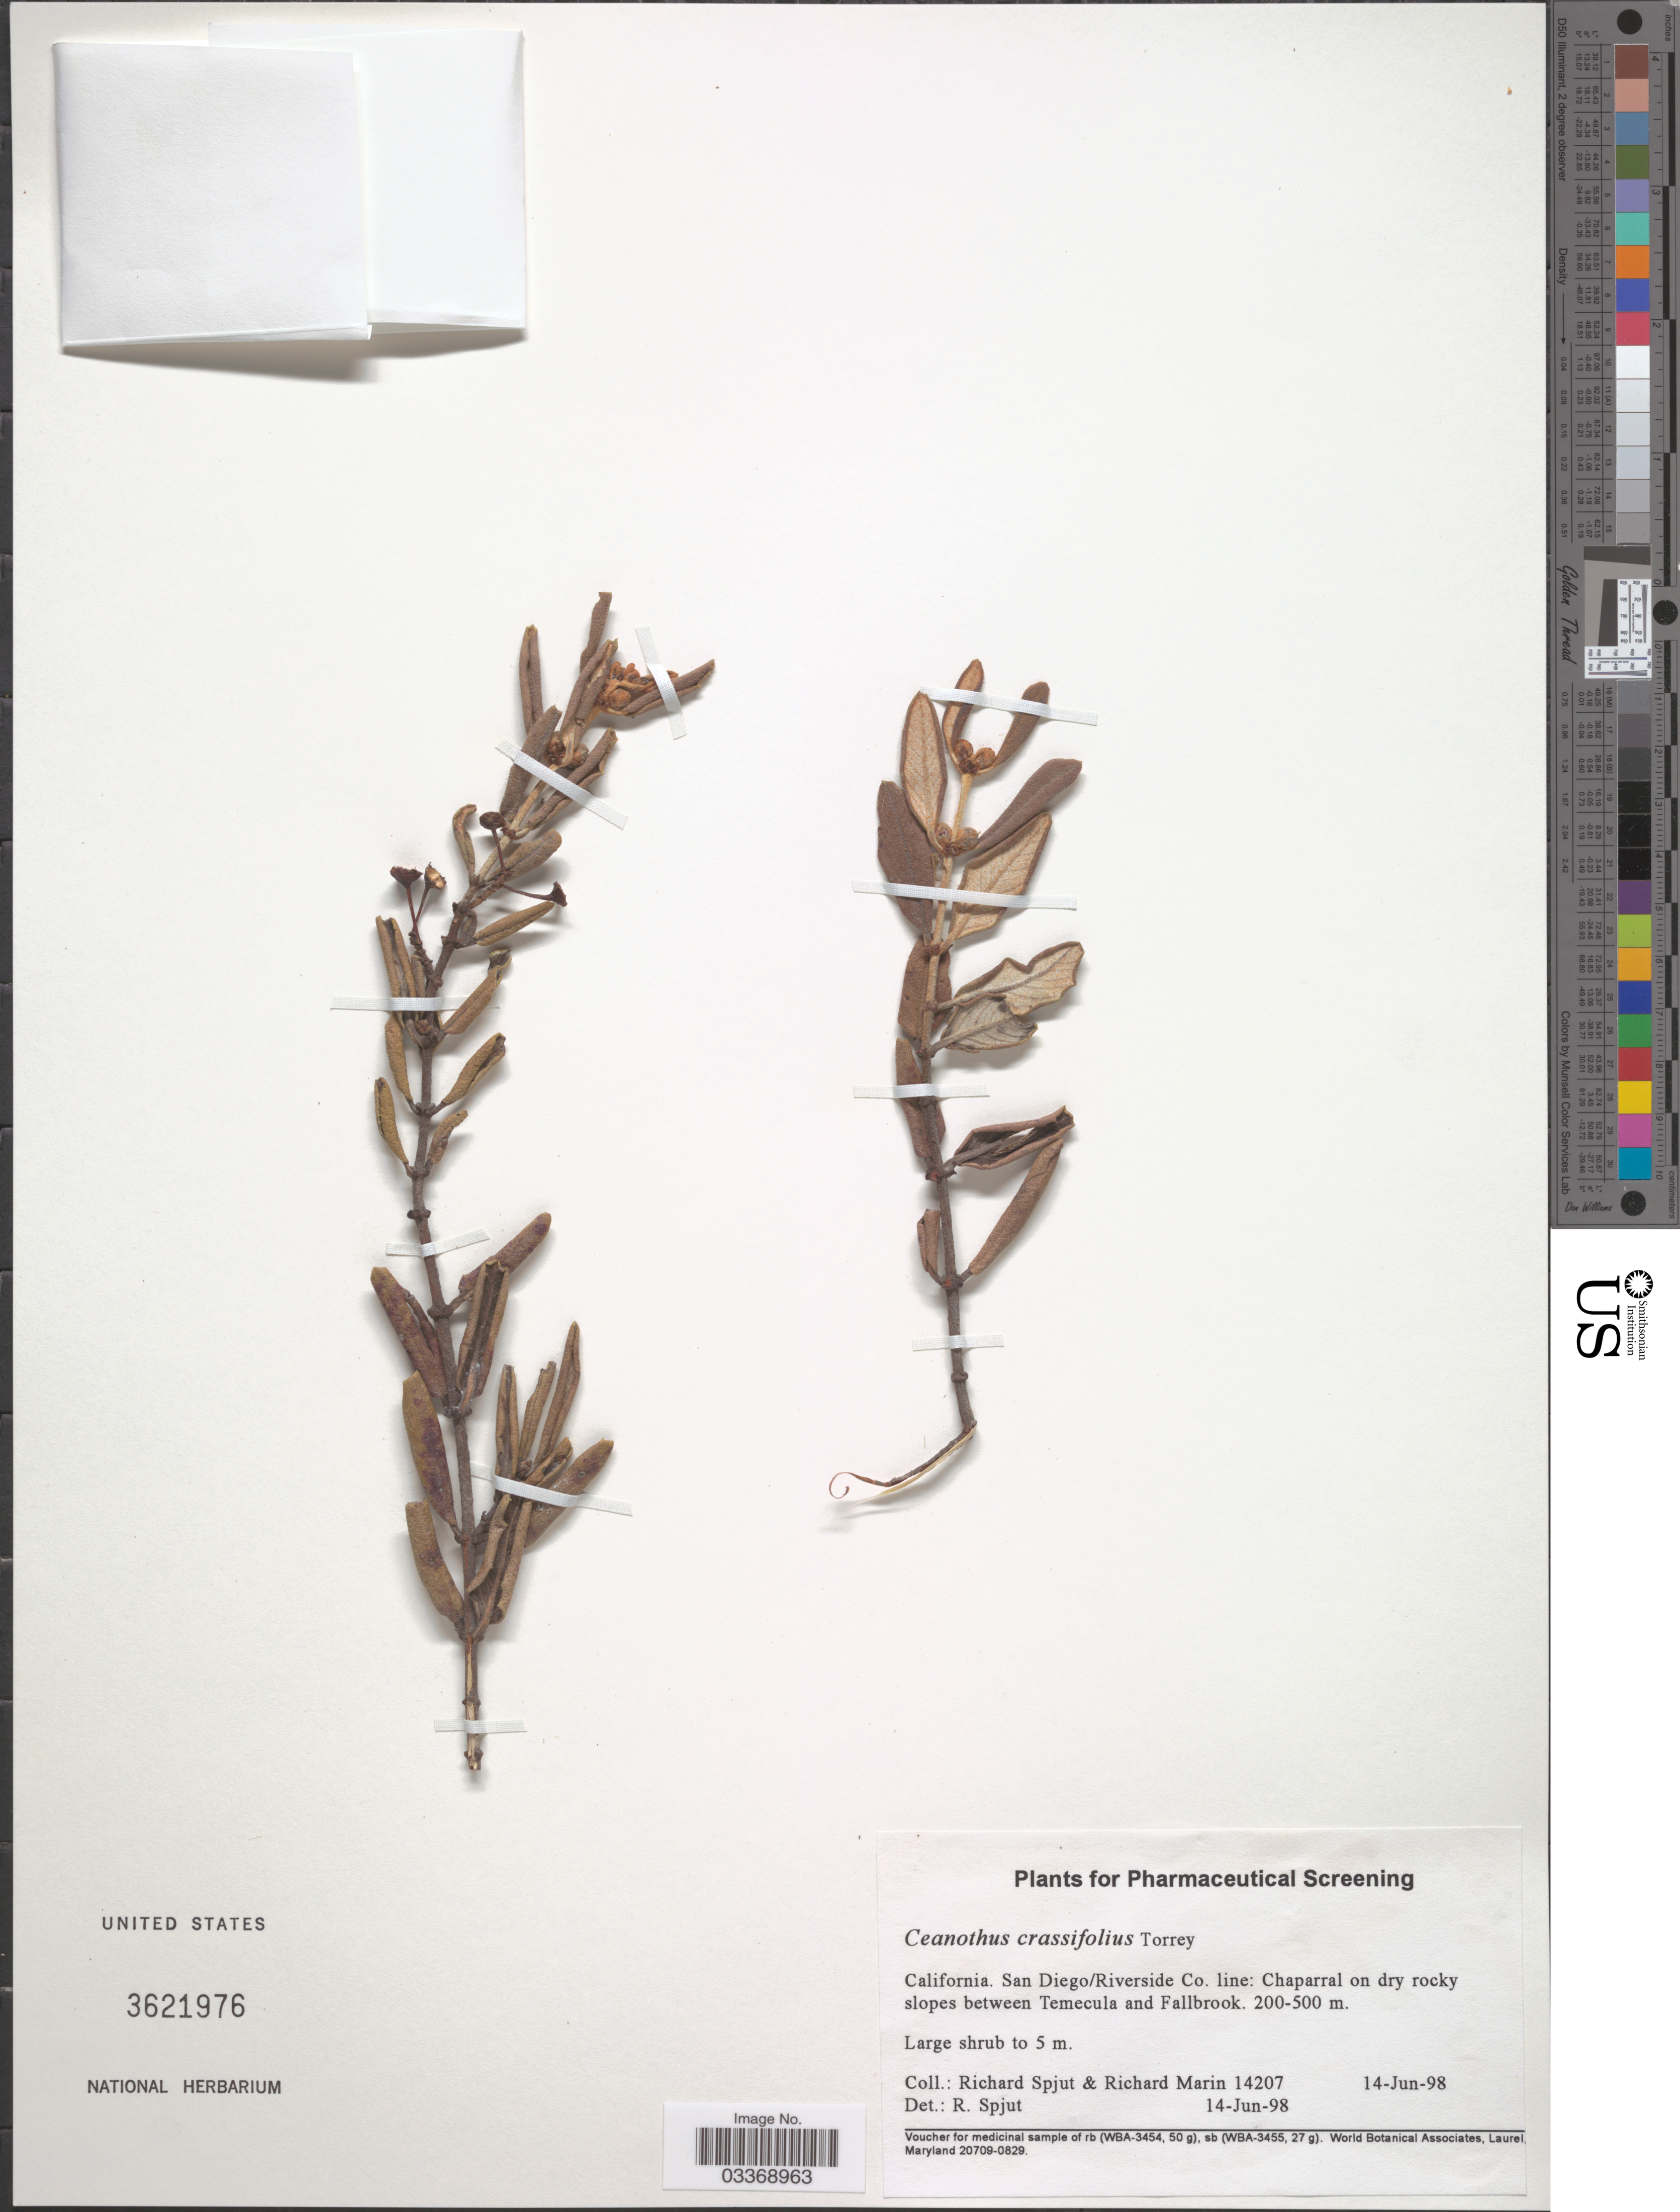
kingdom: Plantae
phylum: Tracheophyta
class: Magnoliopsida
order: Rosales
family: Rhamnaceae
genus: Ceanothus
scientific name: Ceanothus crassifolius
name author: Torr.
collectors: R. Spjut & R. Marin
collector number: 14207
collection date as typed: Transcribed d/m/y: 14/6/98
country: United States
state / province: California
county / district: San Diego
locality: San Diego/ Riverside Co. line: Chaparral on dry rocky slopes between Temecula and Fallbrook.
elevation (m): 200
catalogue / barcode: US 3621976